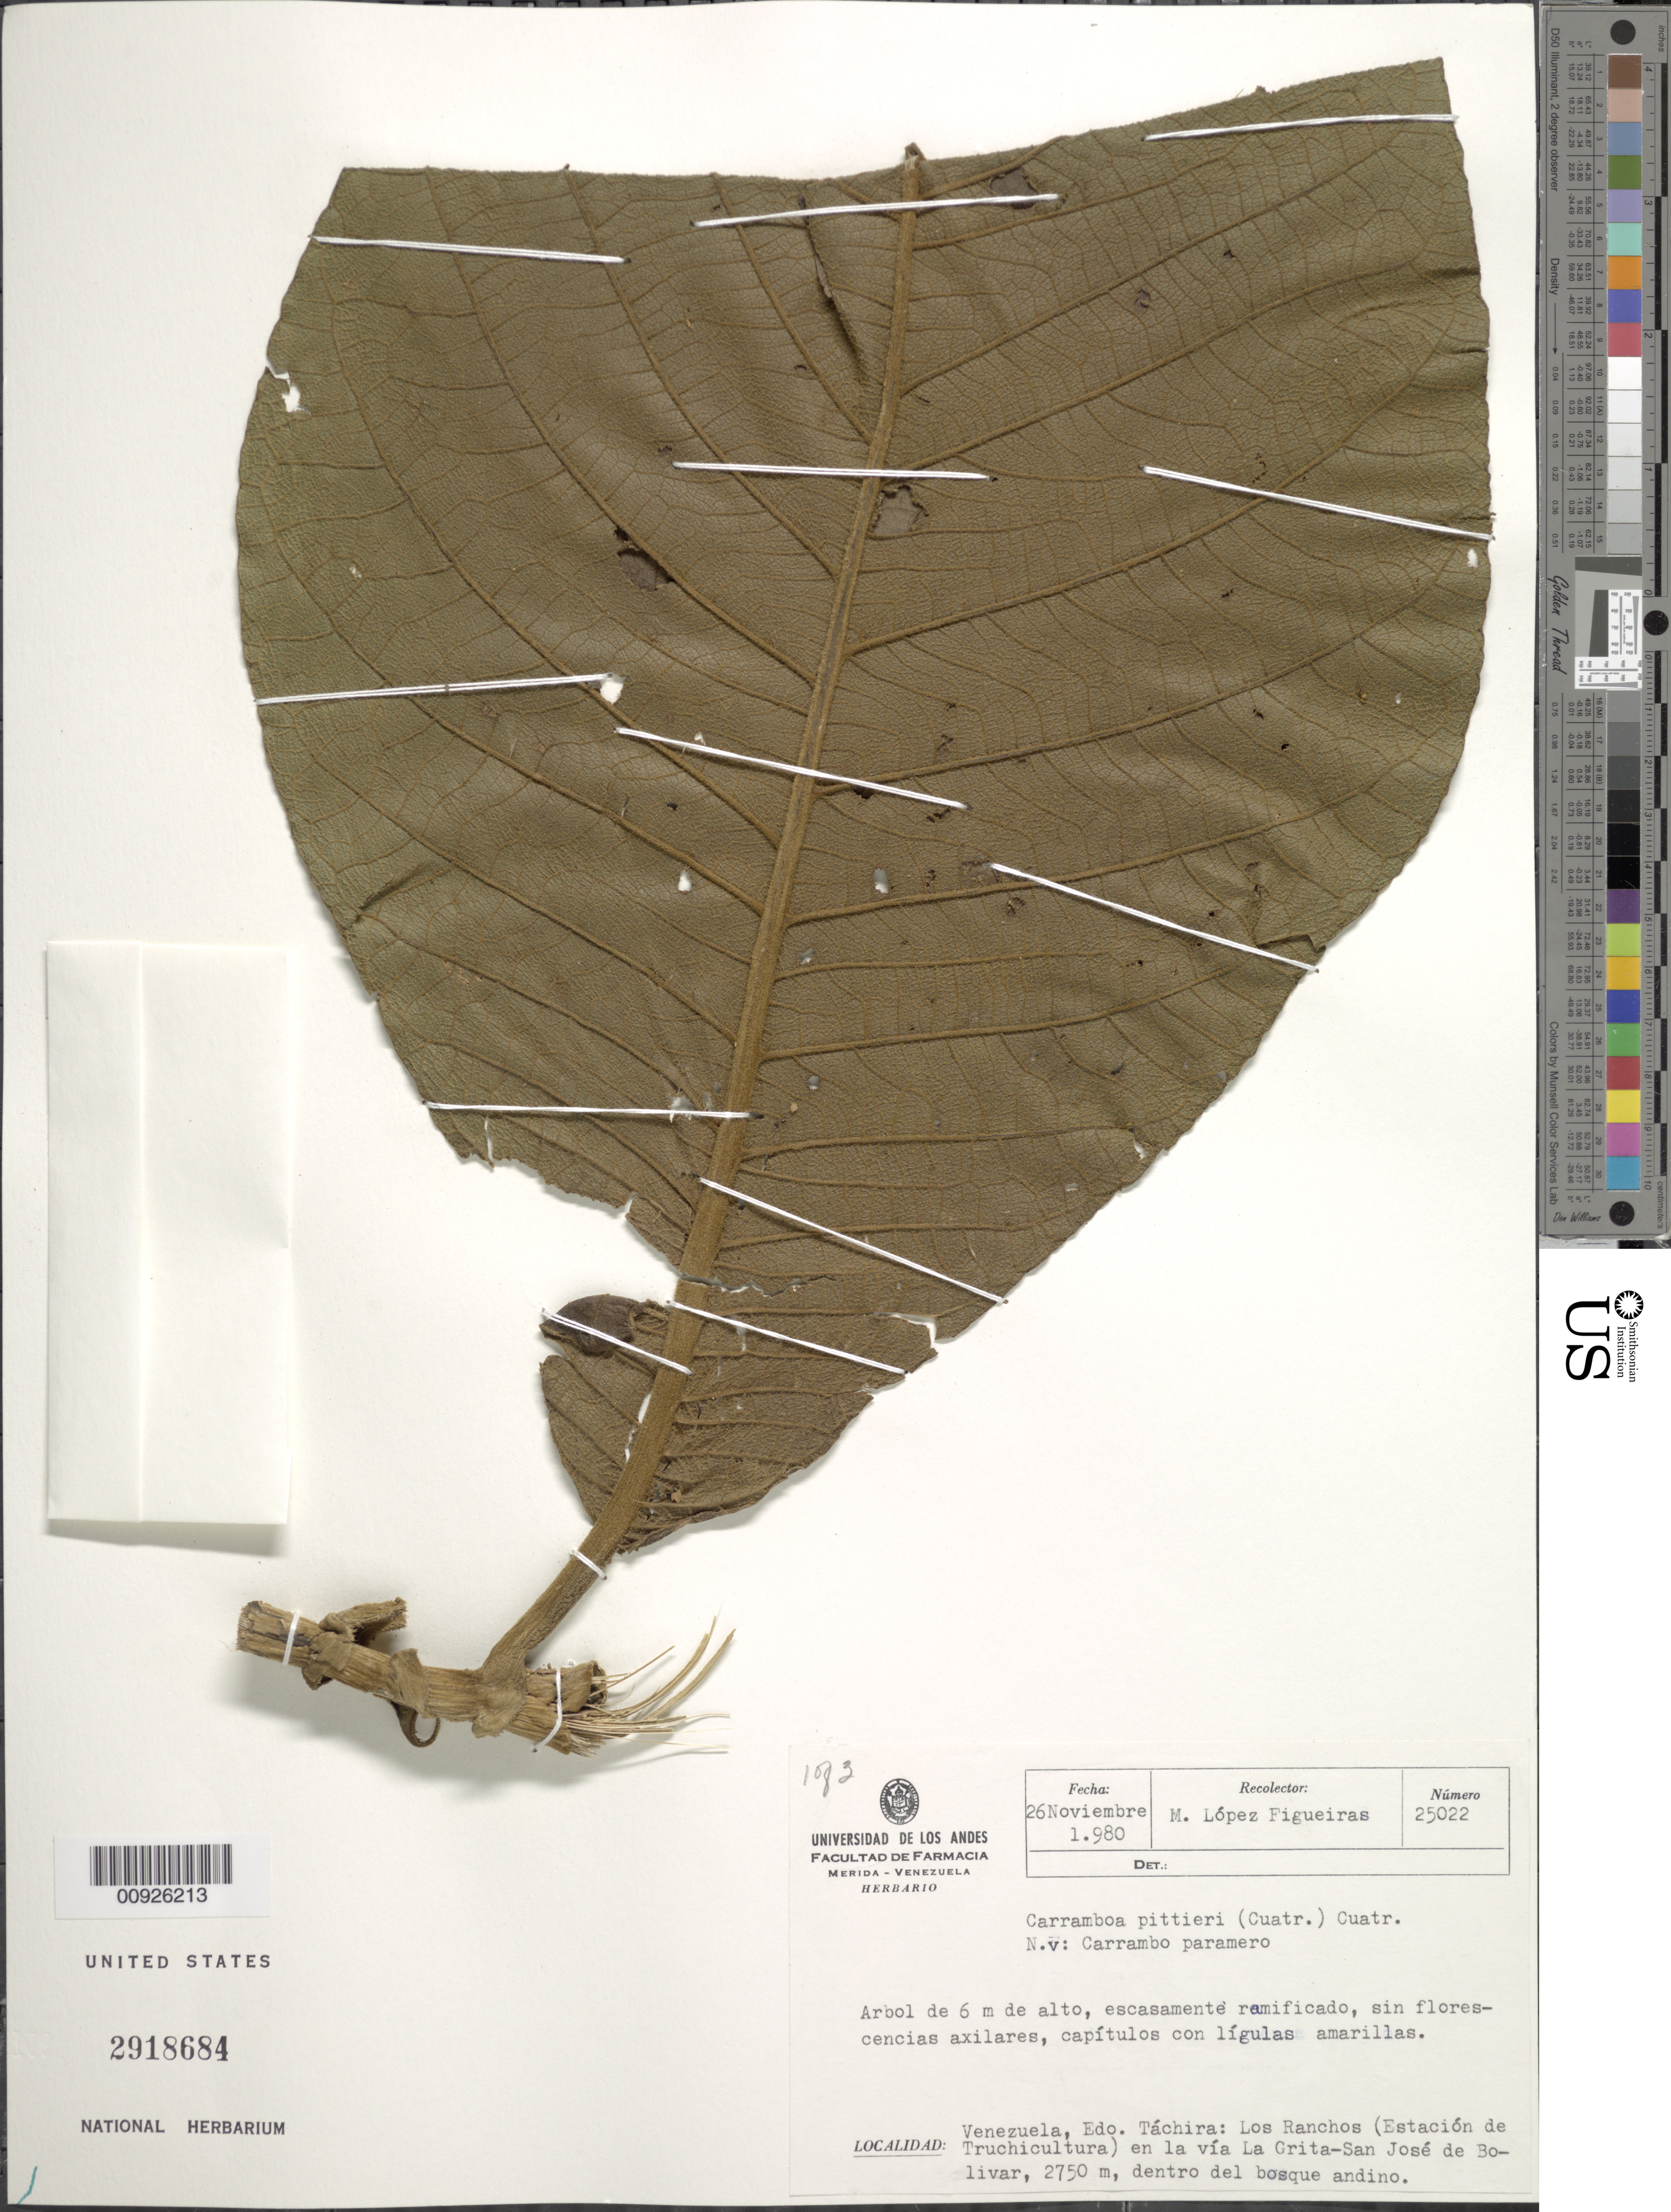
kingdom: Plantae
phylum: Tracheophyta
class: Magnoliopsida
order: Asterales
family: Asteraceae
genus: Carramboa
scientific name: Carramboa badilloi var. pittieri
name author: (Cuatrec.) Cuatrec.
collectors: M. López Figueiras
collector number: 25022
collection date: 1980-11-26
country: Venezuela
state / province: Tachira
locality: Los Ranchos ) Estacion de Truchicultura) en la via La Grita-San Jose de Bolivar, dentro del bosque anidno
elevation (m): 2750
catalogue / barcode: US 2918684